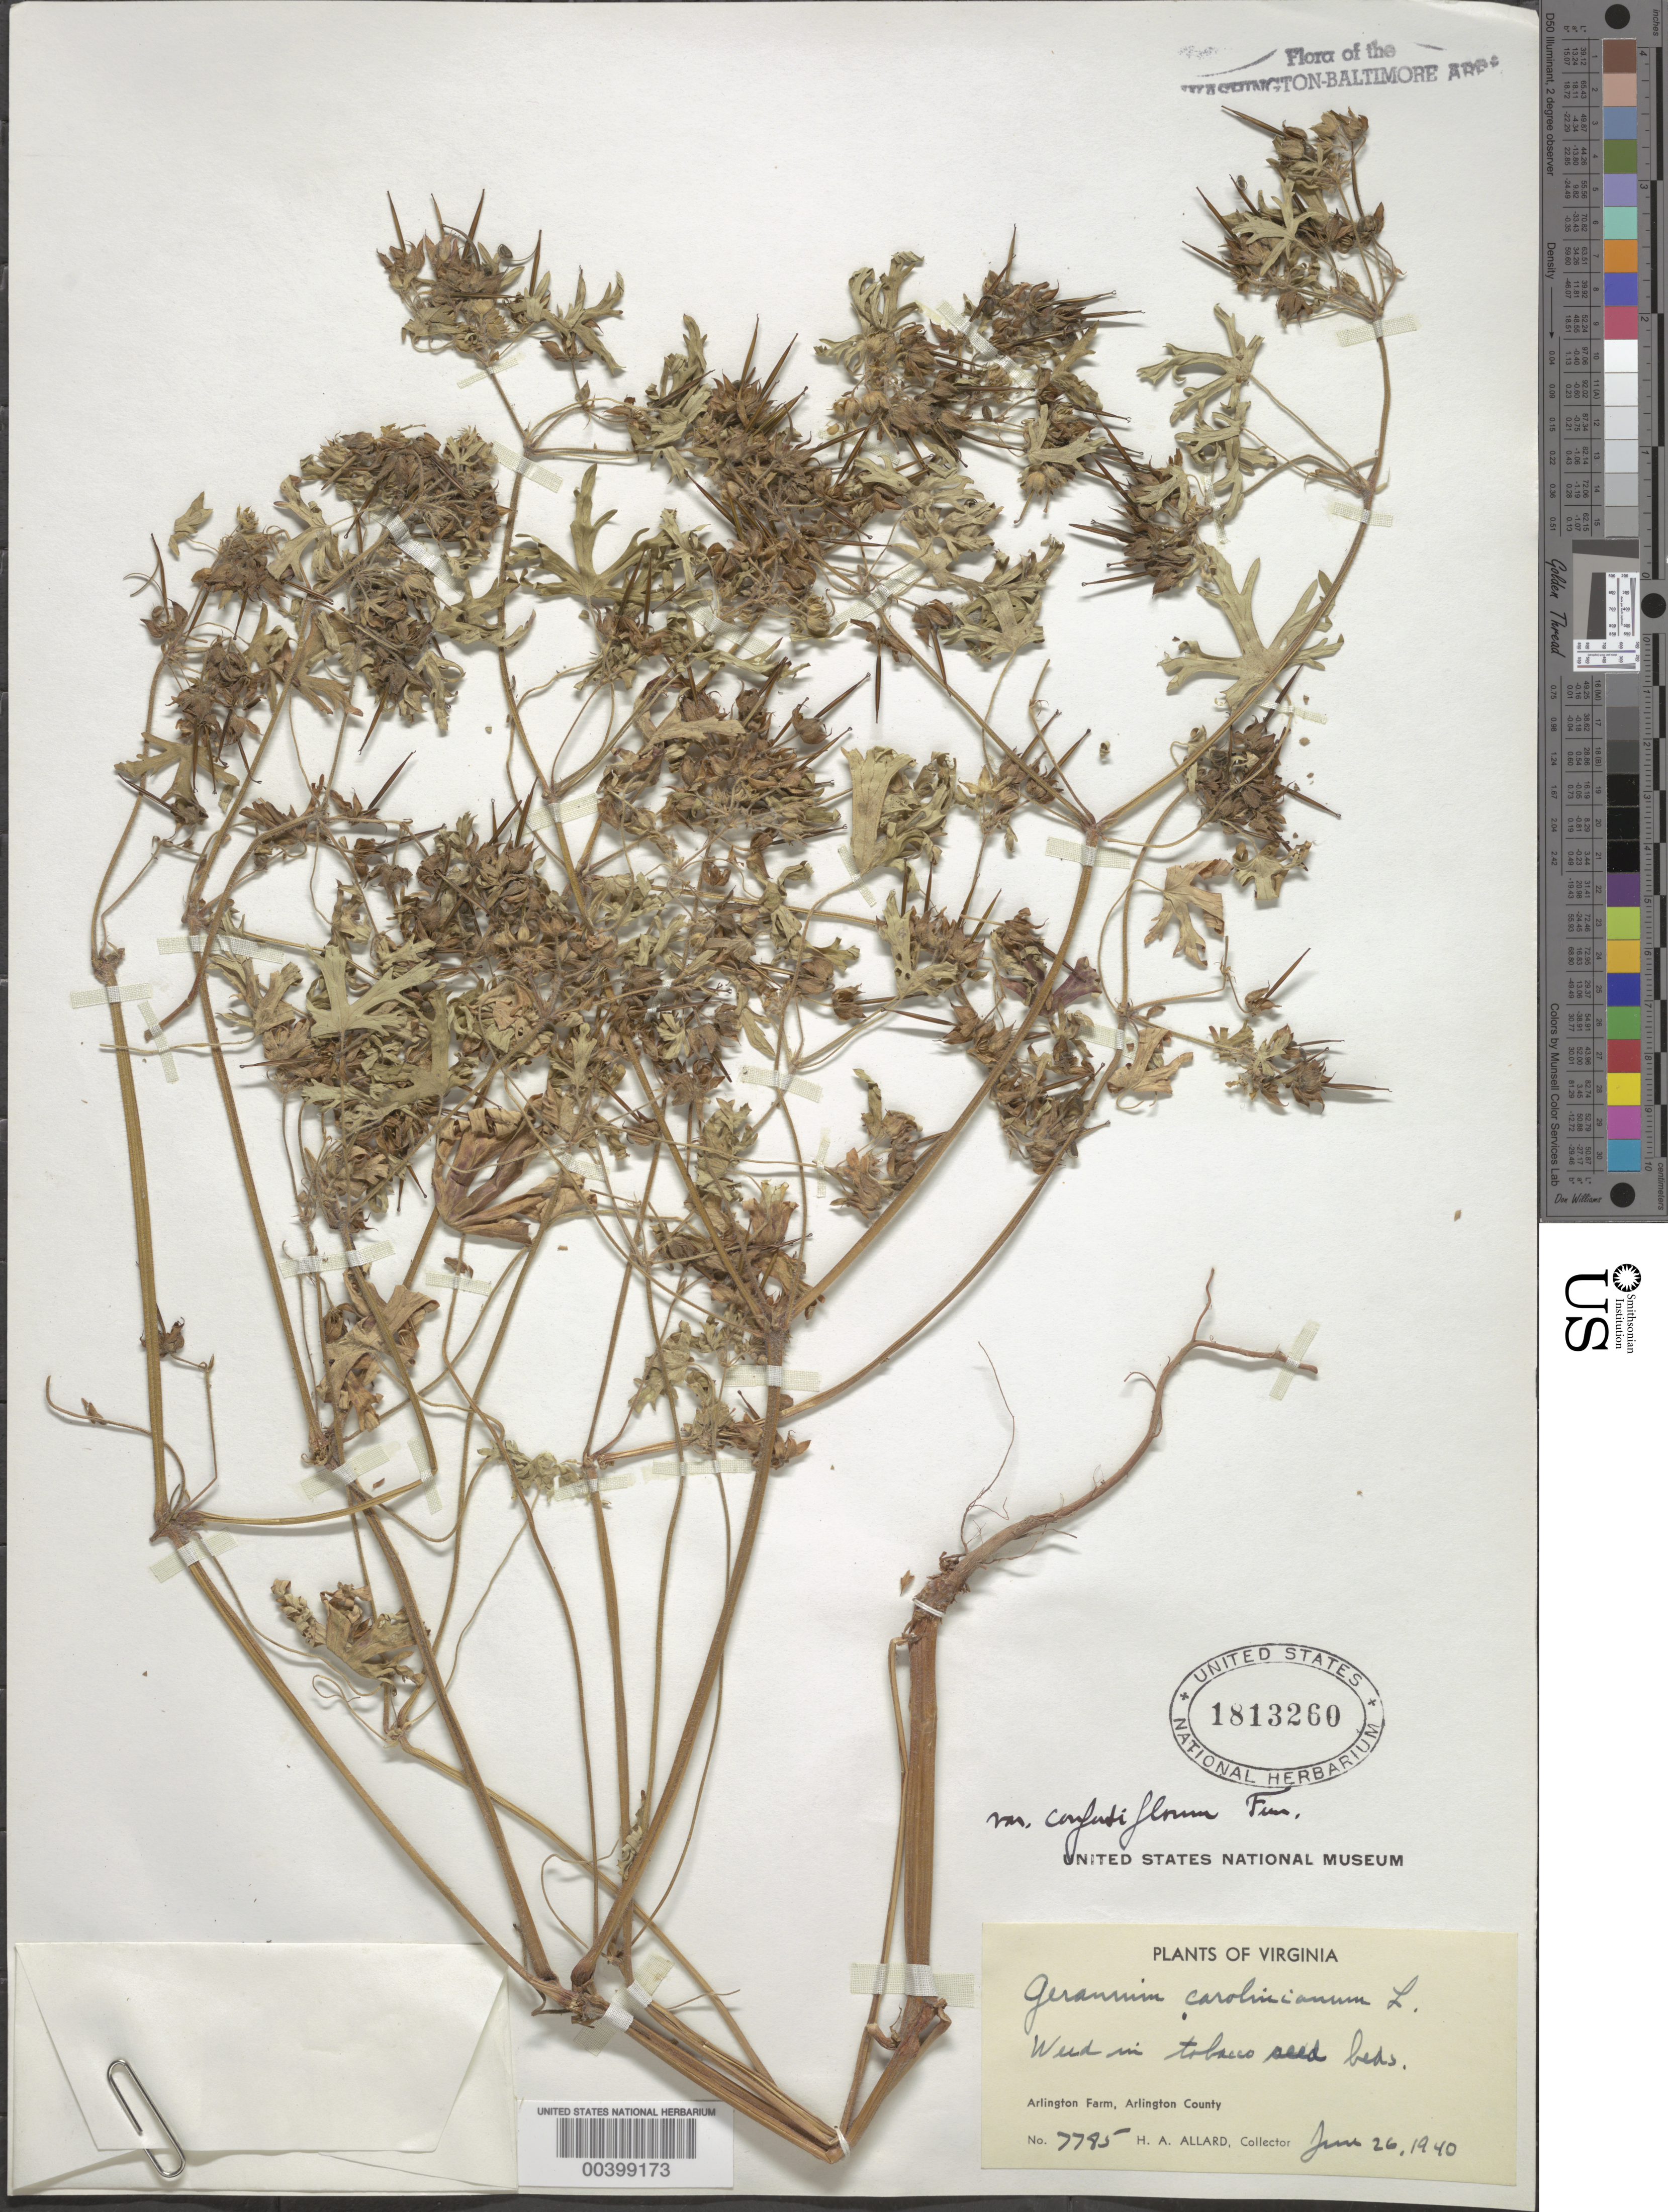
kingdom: Plantae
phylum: Tracheophyta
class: Magnoliopsida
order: Geraniales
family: Geraniaceae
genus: Geranium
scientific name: Geranium carolinianum var. confertiflorum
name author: Fernald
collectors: H. A. Allard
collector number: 7785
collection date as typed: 26 Jun 1940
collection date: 1940-06-26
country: United States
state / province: Virginia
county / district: Arlington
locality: Arlington Farm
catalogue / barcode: US 1813260